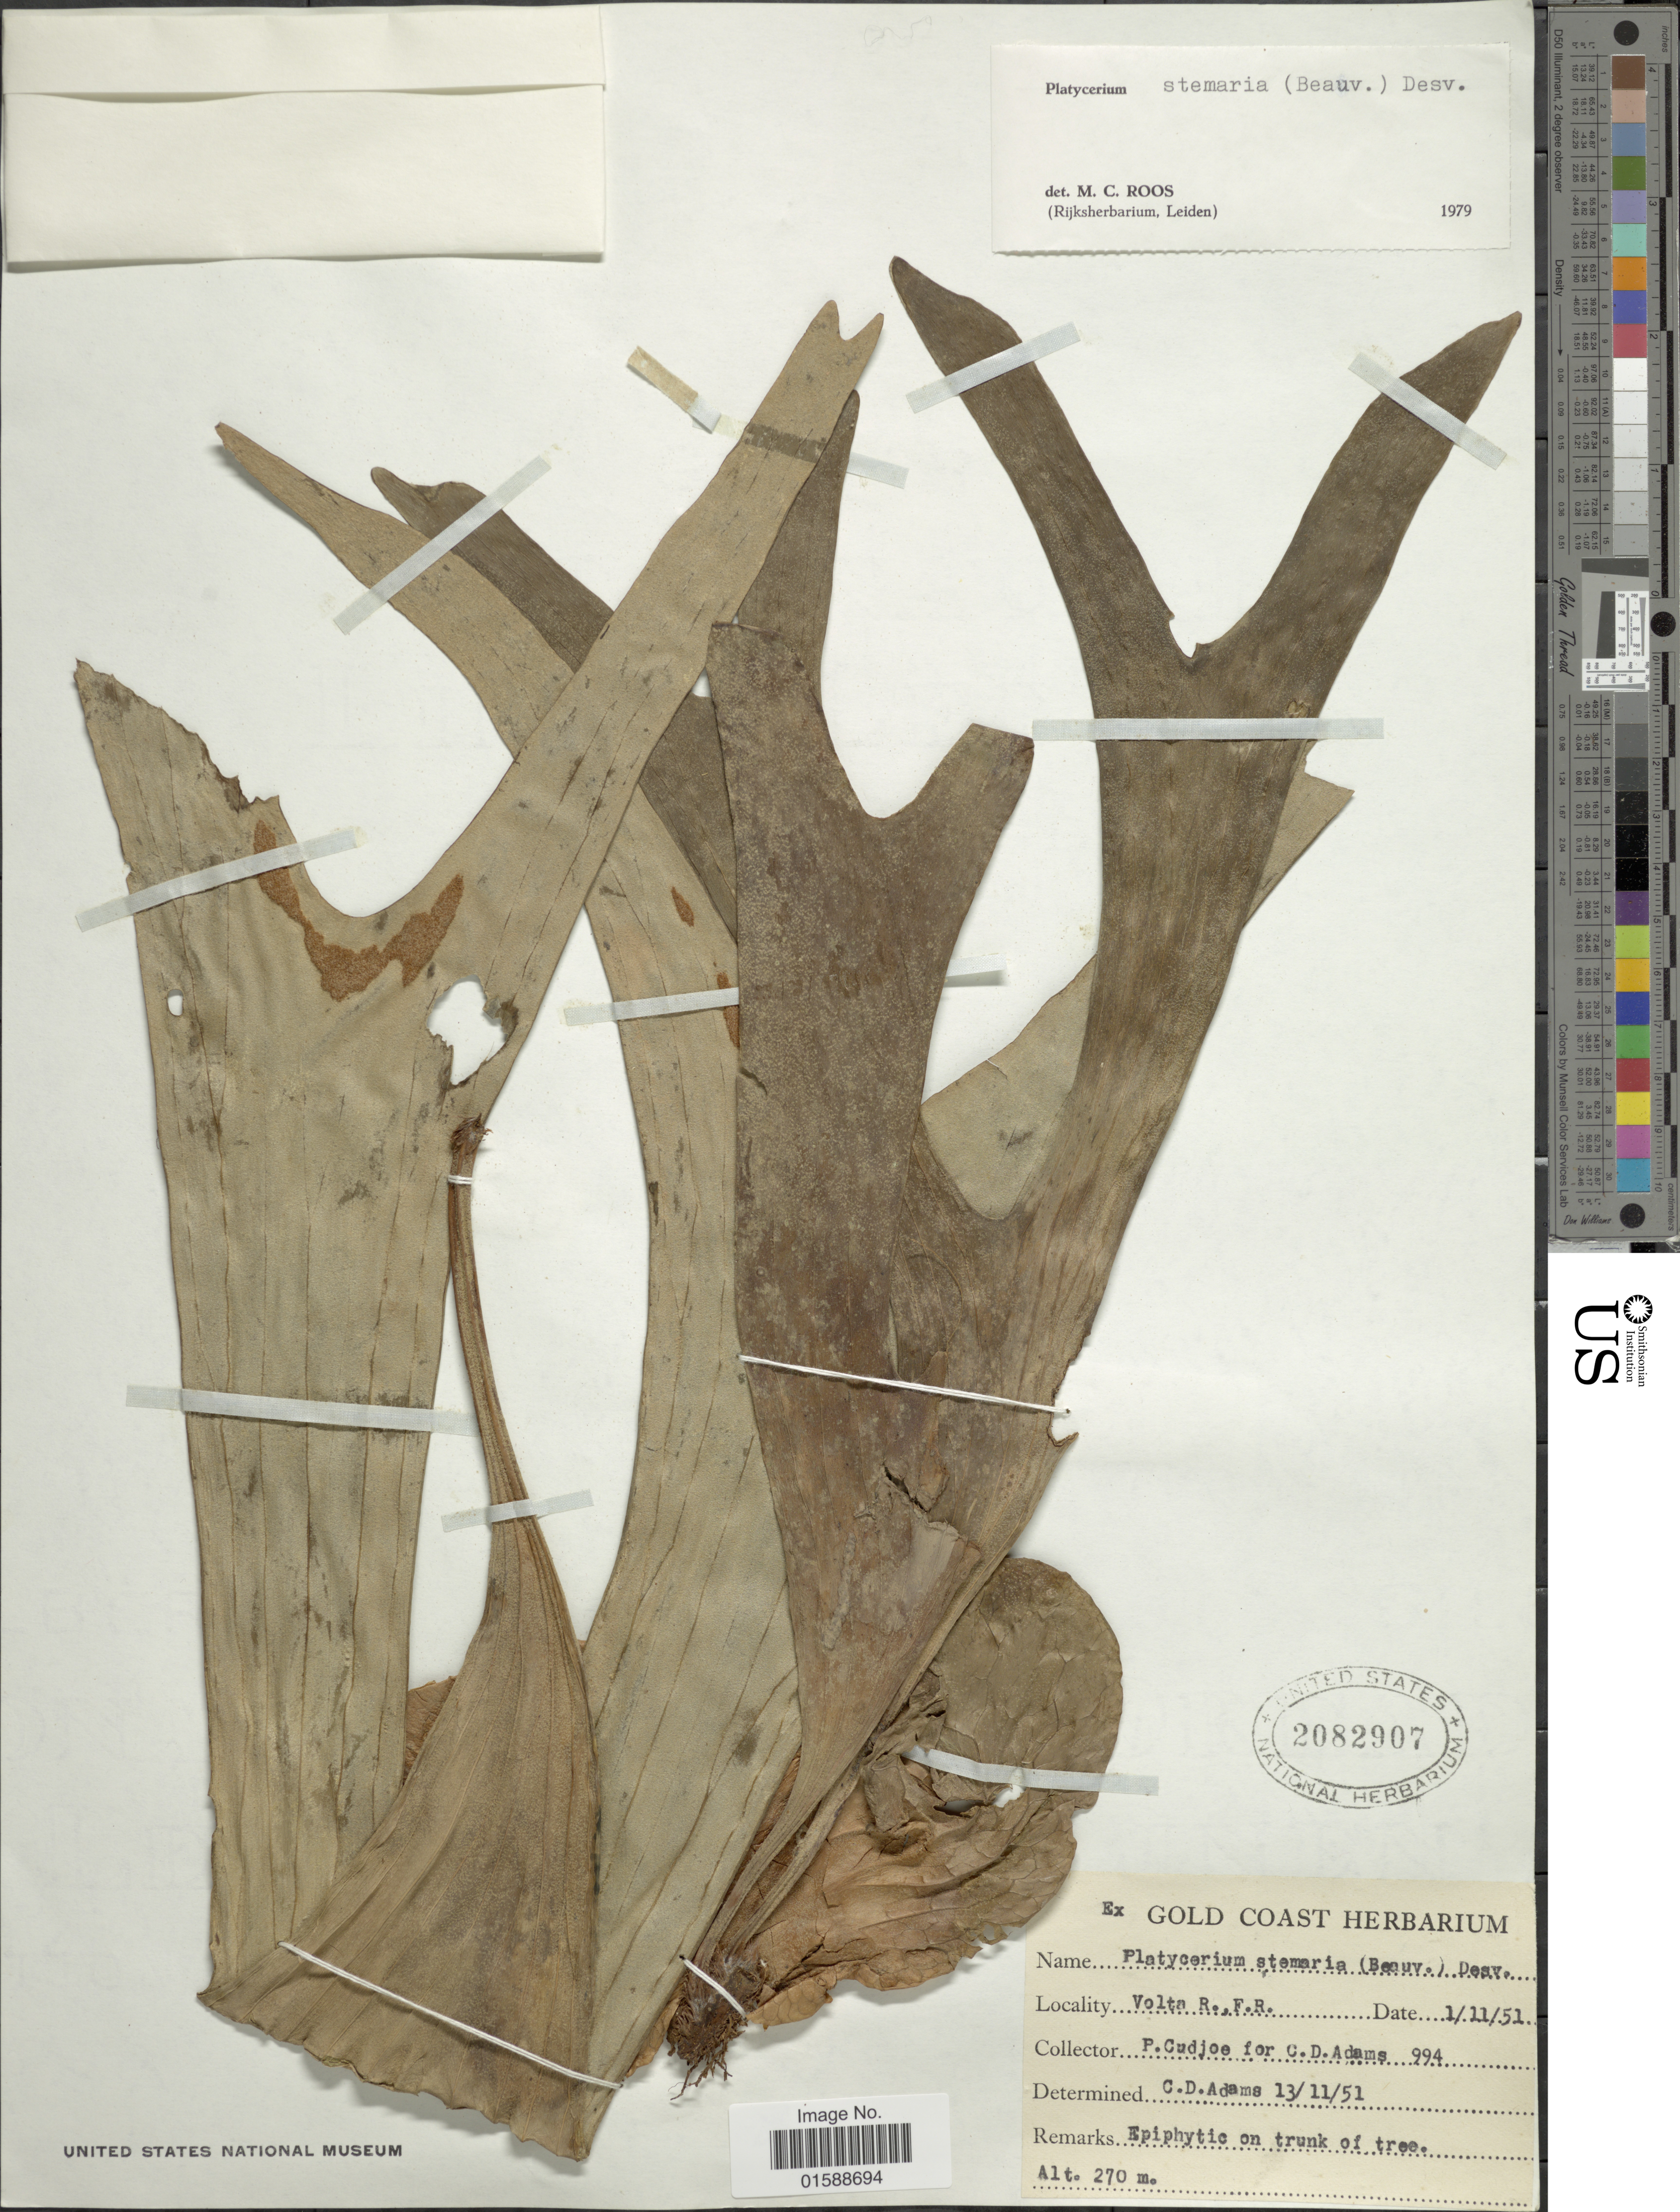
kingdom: Plantae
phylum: Tracheophyta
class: Polypodiopsida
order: Polypodiales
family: Polypodiaceae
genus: Platycerium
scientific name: Platycerium stemaria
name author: (P. Beauv.) Desv.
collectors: P. Cudjoe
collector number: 994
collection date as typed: Transcribed d/m/y: 1/11/51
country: Ghana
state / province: Volta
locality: Volta R., F. R.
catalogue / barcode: US 2082907